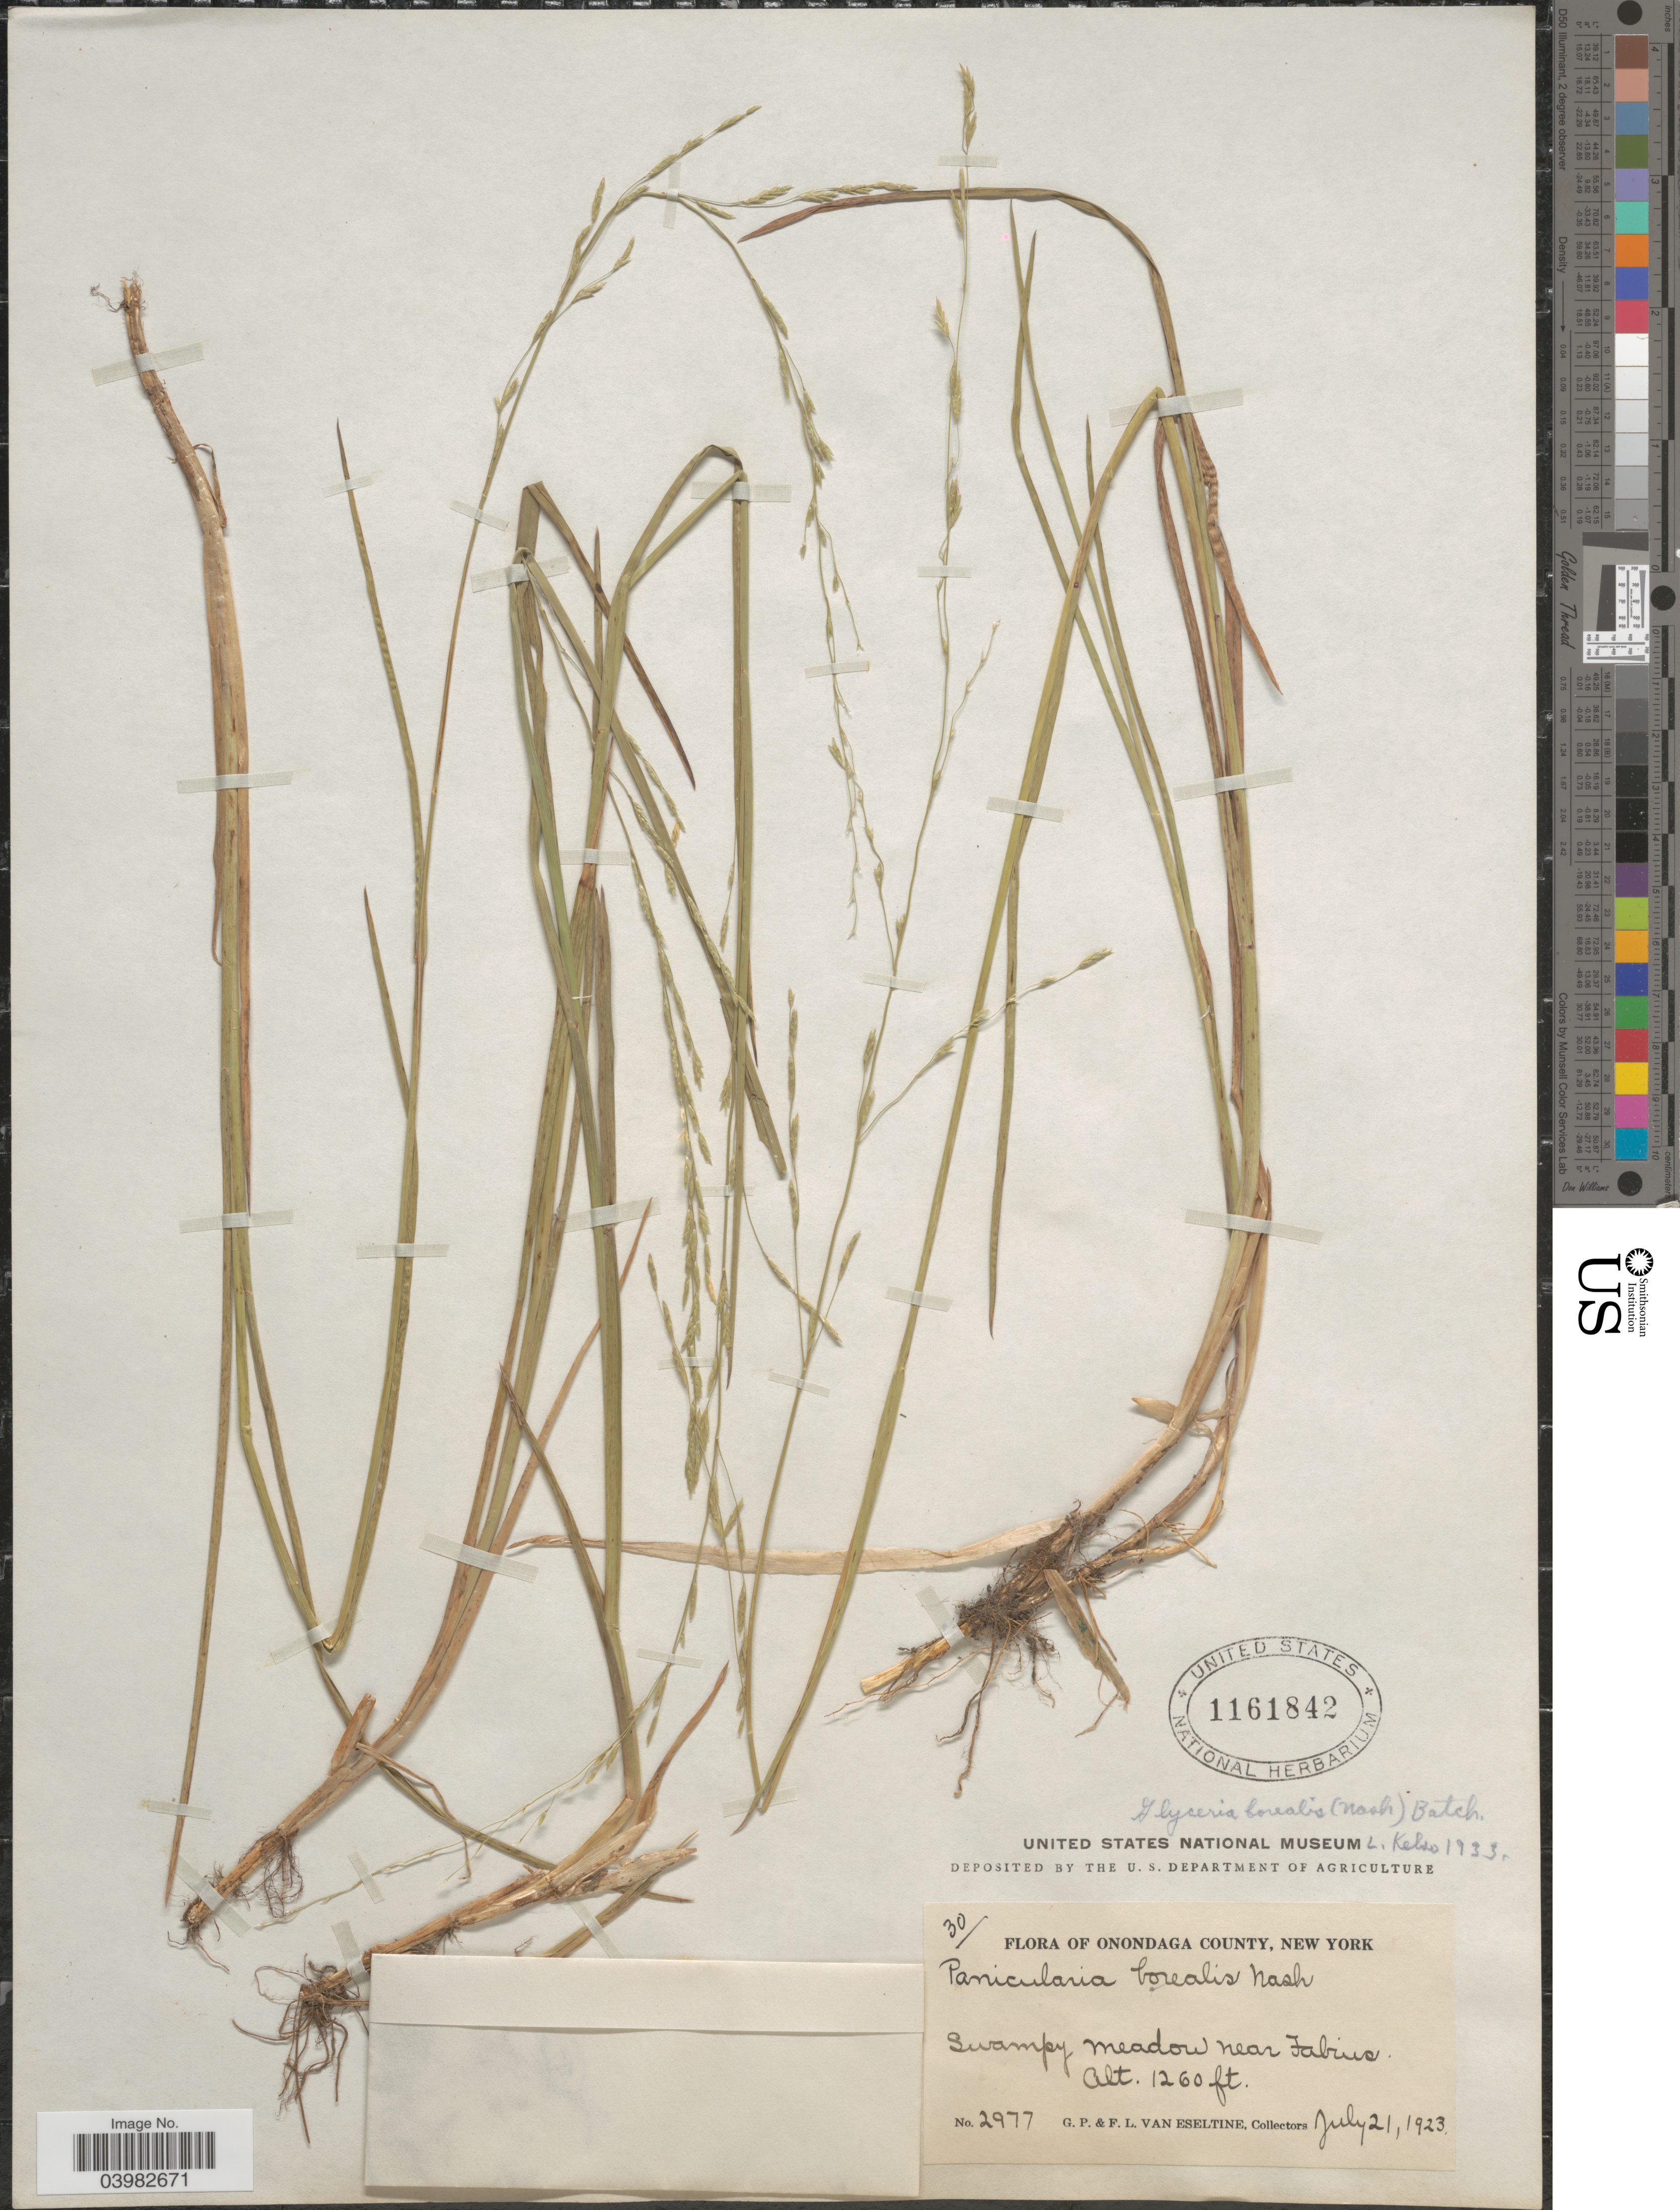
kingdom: Plantae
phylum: Tracheophyta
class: Liliopsida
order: Poales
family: Poaceae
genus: Glyceria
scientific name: Glyceria borealis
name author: (Nash) Batchelder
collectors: G. P. Van Eseltine & F. Van eseltine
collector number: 2977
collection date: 1923-07-21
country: United States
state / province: New York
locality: Onondaga County. Swampy meadow near Fabius.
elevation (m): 384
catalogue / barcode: US 1161842